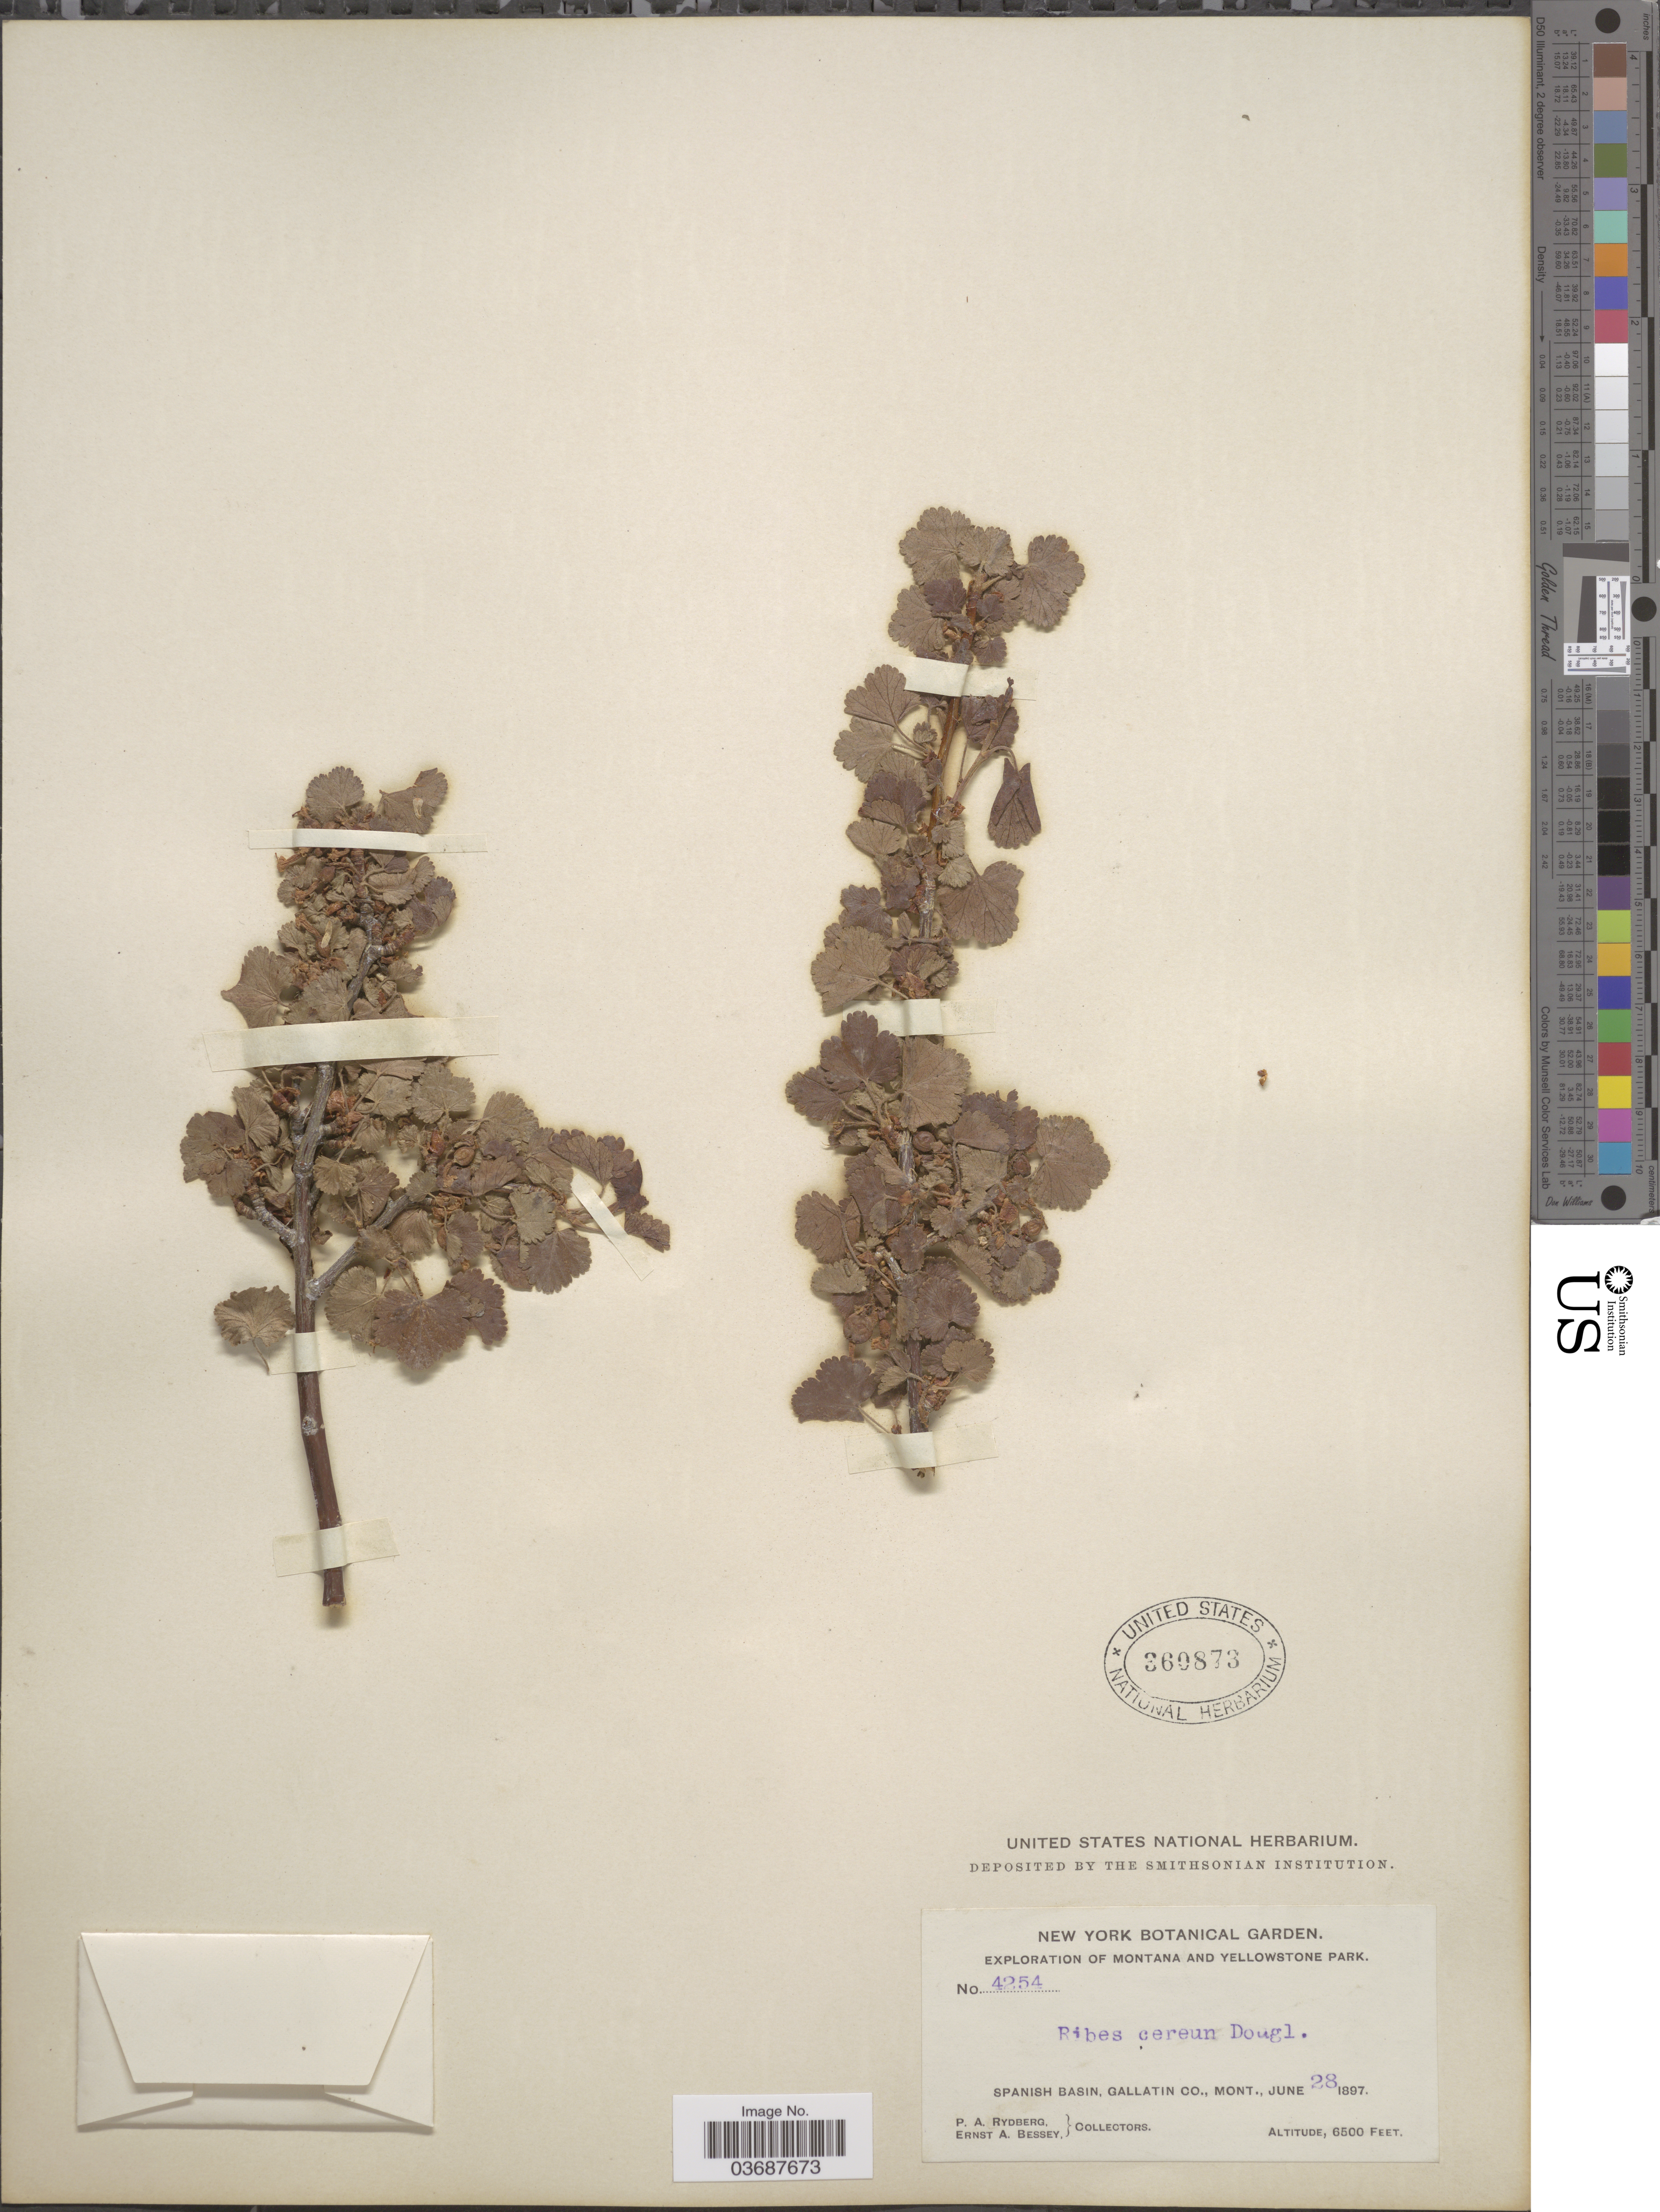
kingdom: Plantae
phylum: Tracheophyta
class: Magnoliopsida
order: Saxifragales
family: Grossulariaceae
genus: Ribes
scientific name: Ribes inebrians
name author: Lindl.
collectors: P. A. Rydberg & E. A. Bessey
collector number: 4254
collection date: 1897-06-28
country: United States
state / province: Montana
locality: Montana and Yellowstone Park. Spanish Basin, Gallatin Co.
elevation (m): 1981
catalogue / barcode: US 360873